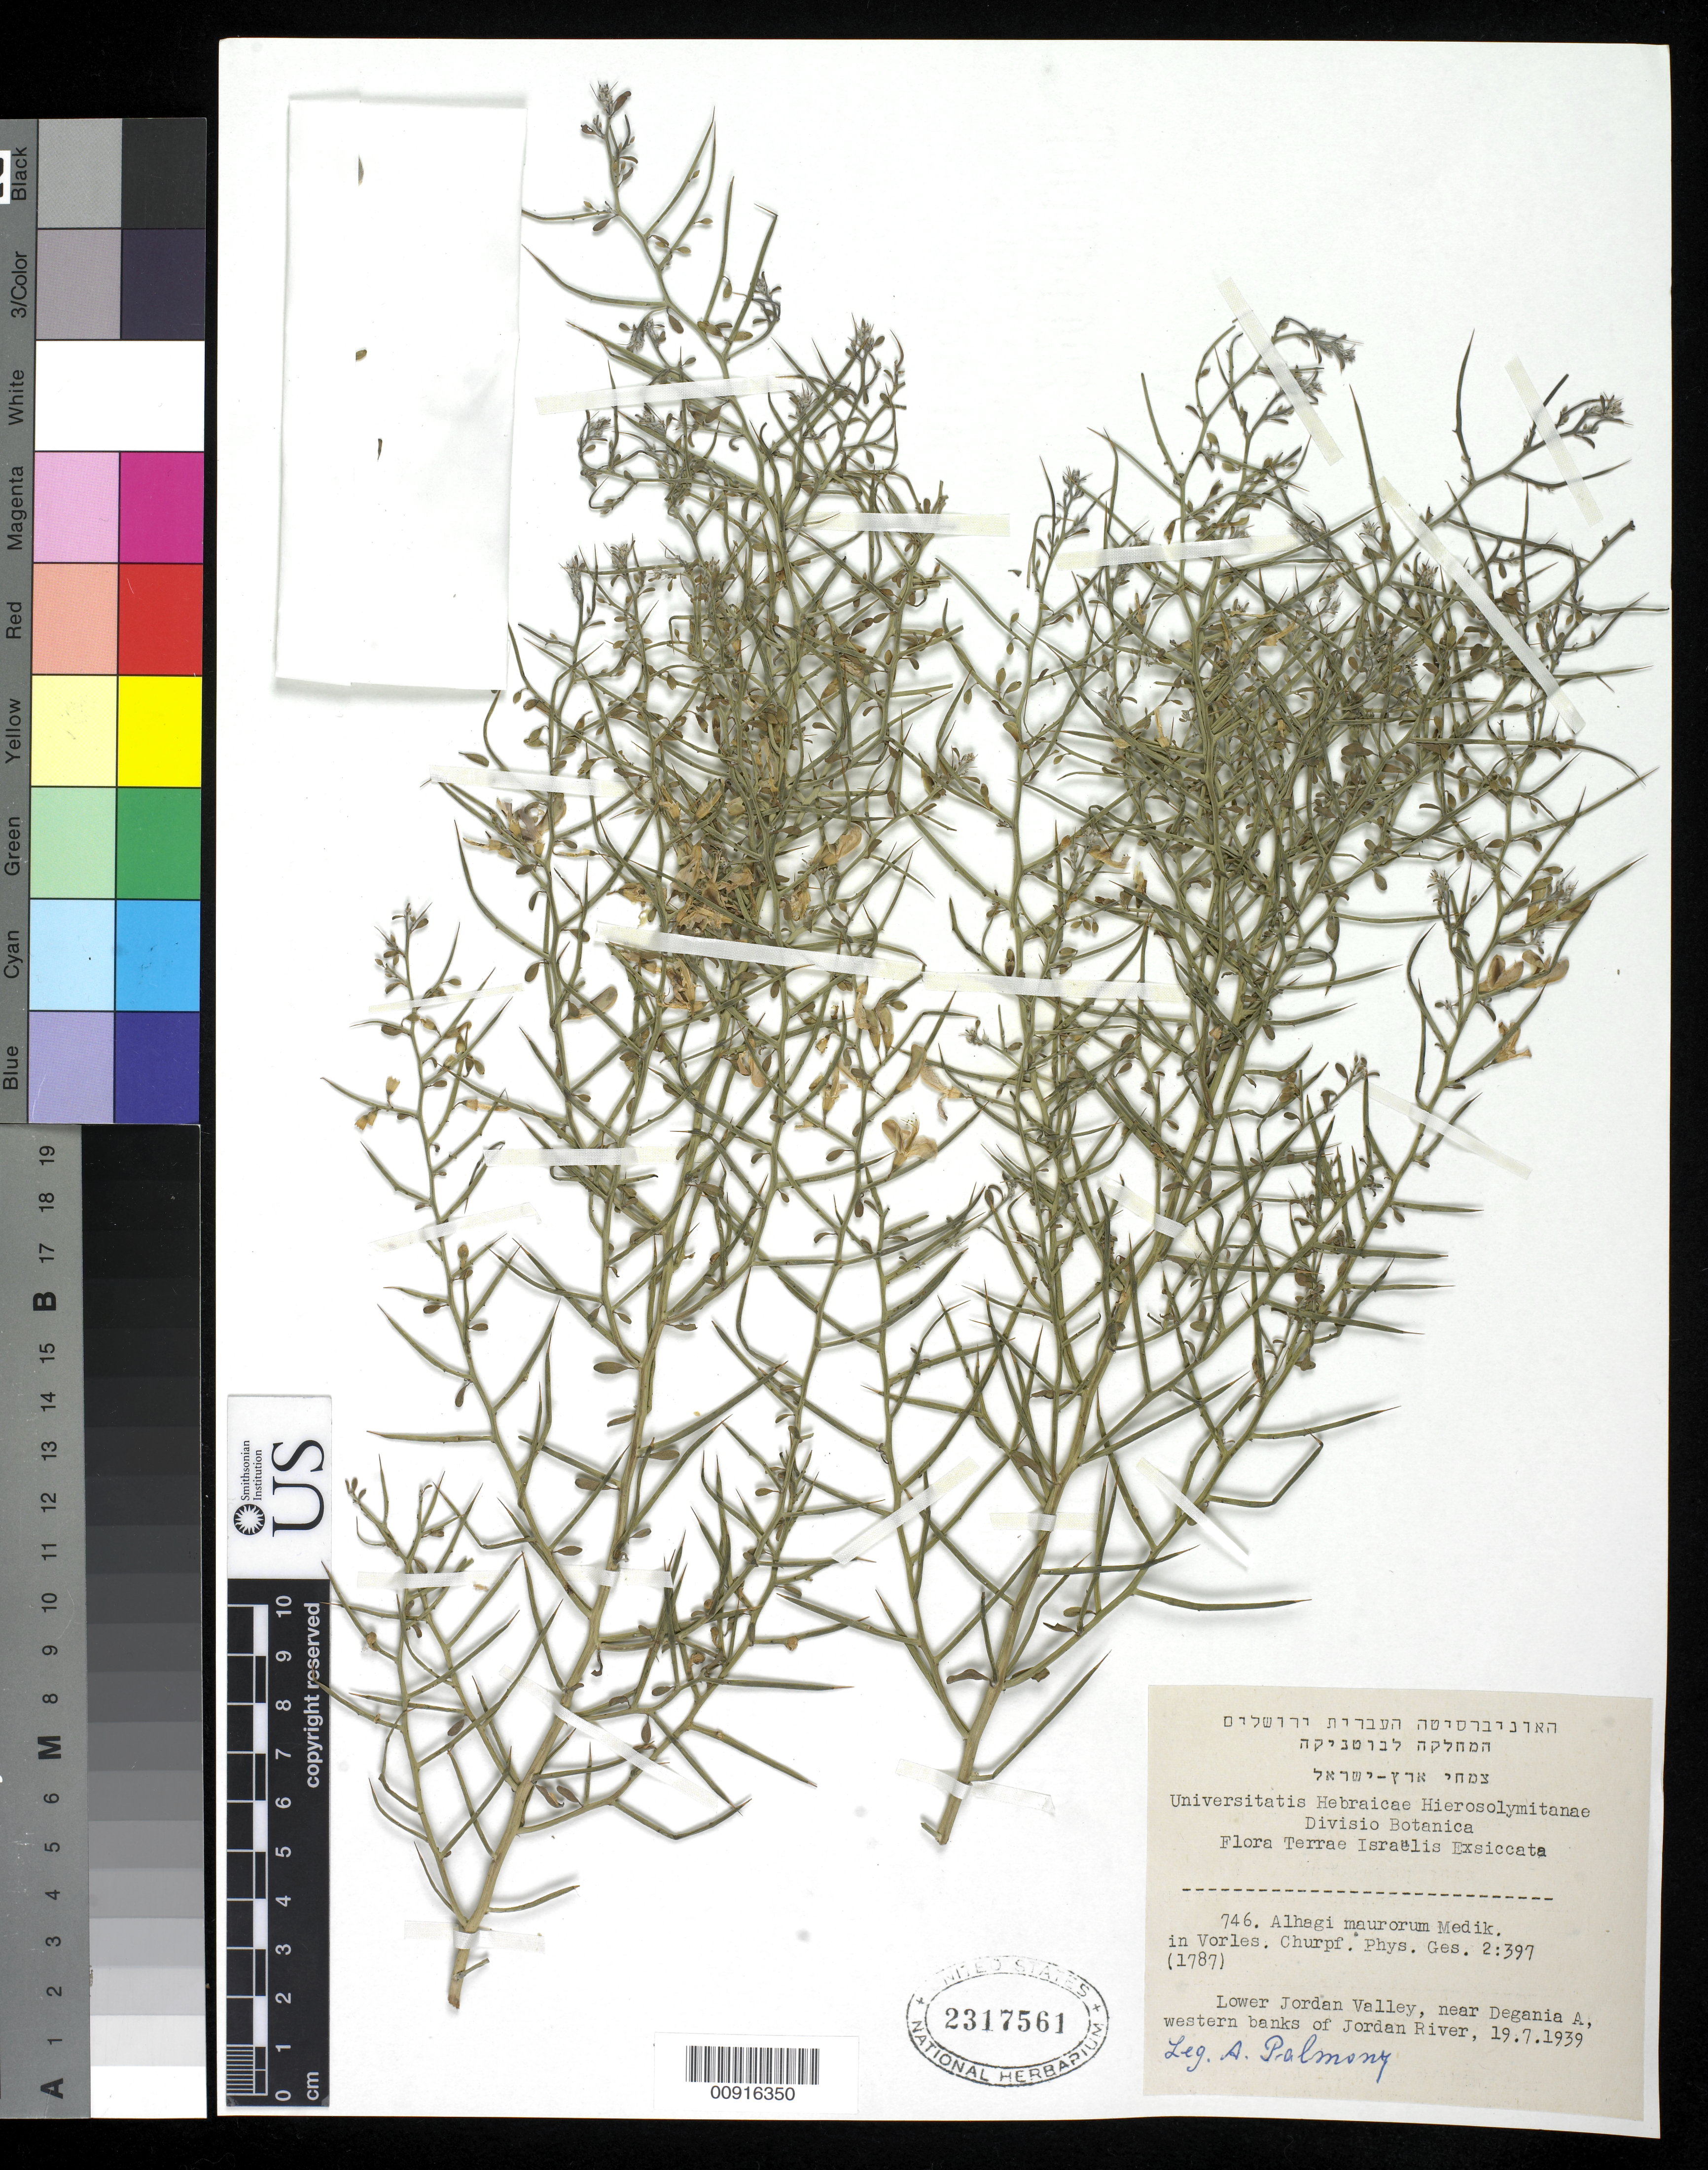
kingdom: Plantae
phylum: Tracheophyta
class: Magnoliopsida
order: Fabales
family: Fabaceae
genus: Alhagi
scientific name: Alhagi maurorum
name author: Medik.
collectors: A. Pralmony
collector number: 746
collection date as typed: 19 Jul 1939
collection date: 1939-07-19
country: Israel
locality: Lower Jordan valley, near Degania A, western banks of Jordan River.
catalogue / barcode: US 2317561